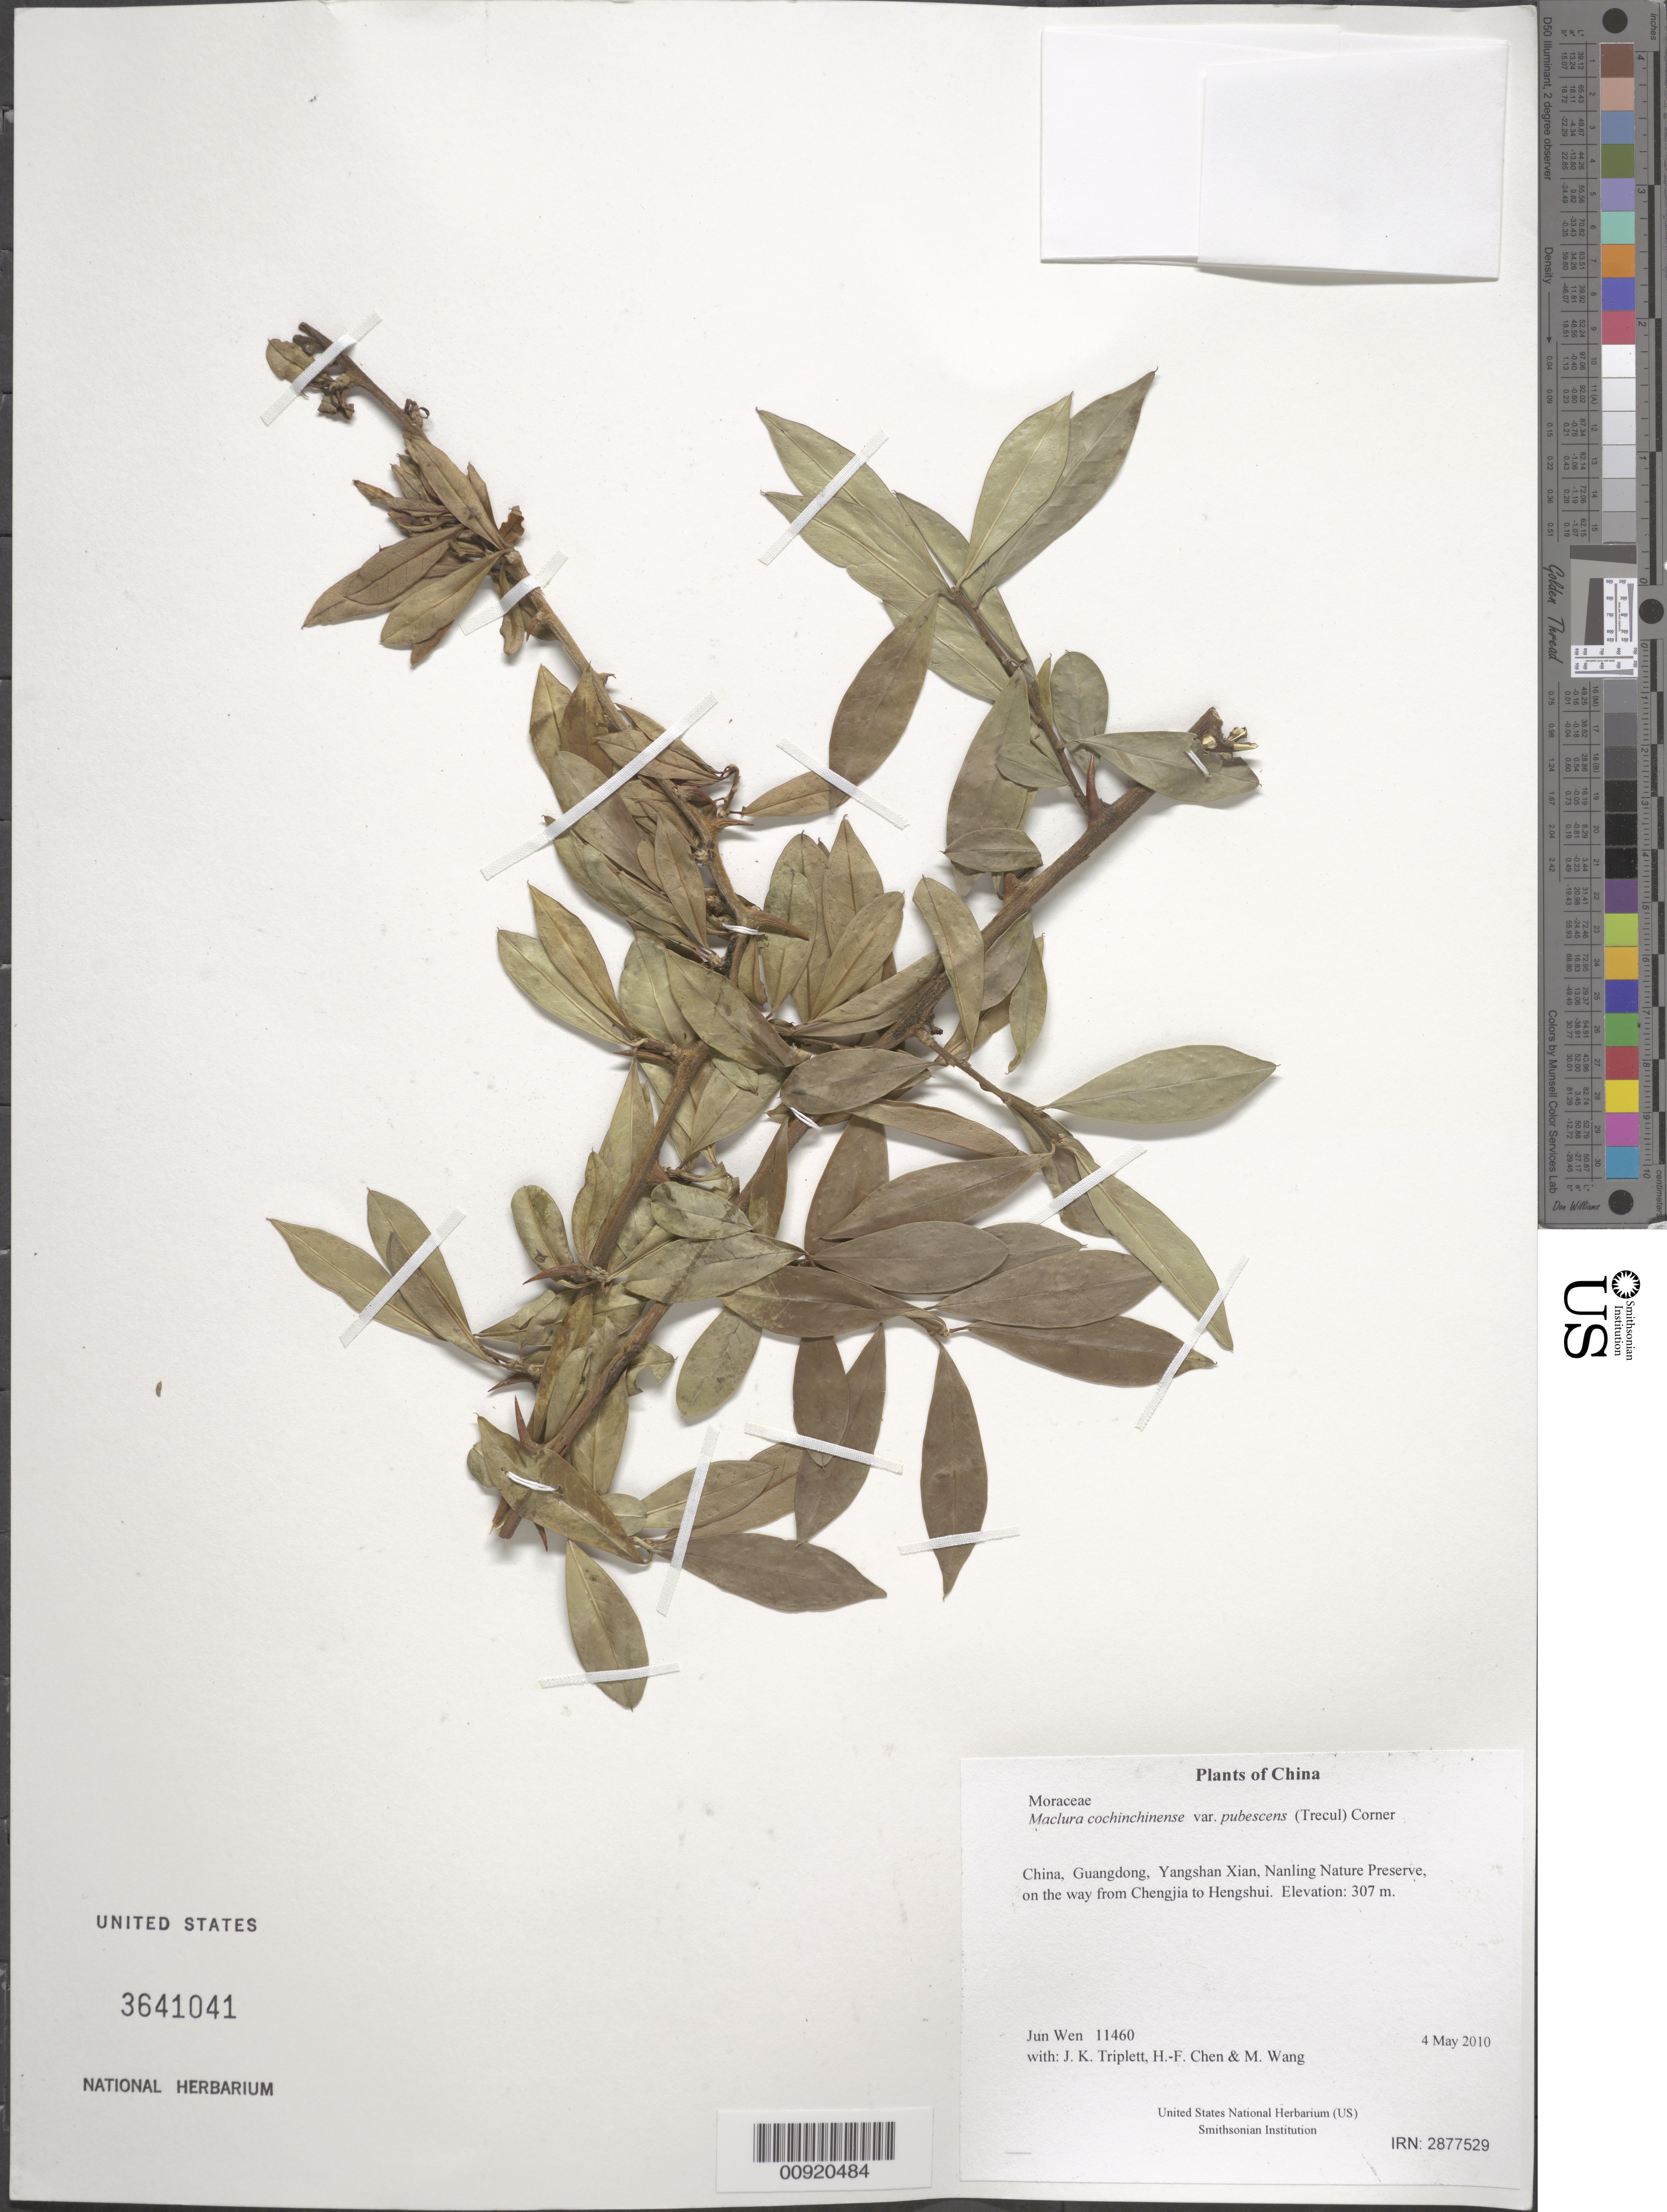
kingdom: Plantae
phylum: Tracheophyta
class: Magnoliopsida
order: Rosales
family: Moraceae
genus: Maclura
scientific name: Maclura cochinchinensis var. pubescens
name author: (Trécul) Corner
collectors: J. Wen, J. K. Triplett, H.-F. Chen & M. Wang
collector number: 11460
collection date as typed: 4 May 2010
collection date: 2010-05-04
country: China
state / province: Guangdong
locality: Yangshan Xian, Nanling Nature Preserve, on the way from Chengjia to Hengshui.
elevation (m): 307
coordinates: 24 50.674 N, 112 52.418 E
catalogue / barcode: US 3641041